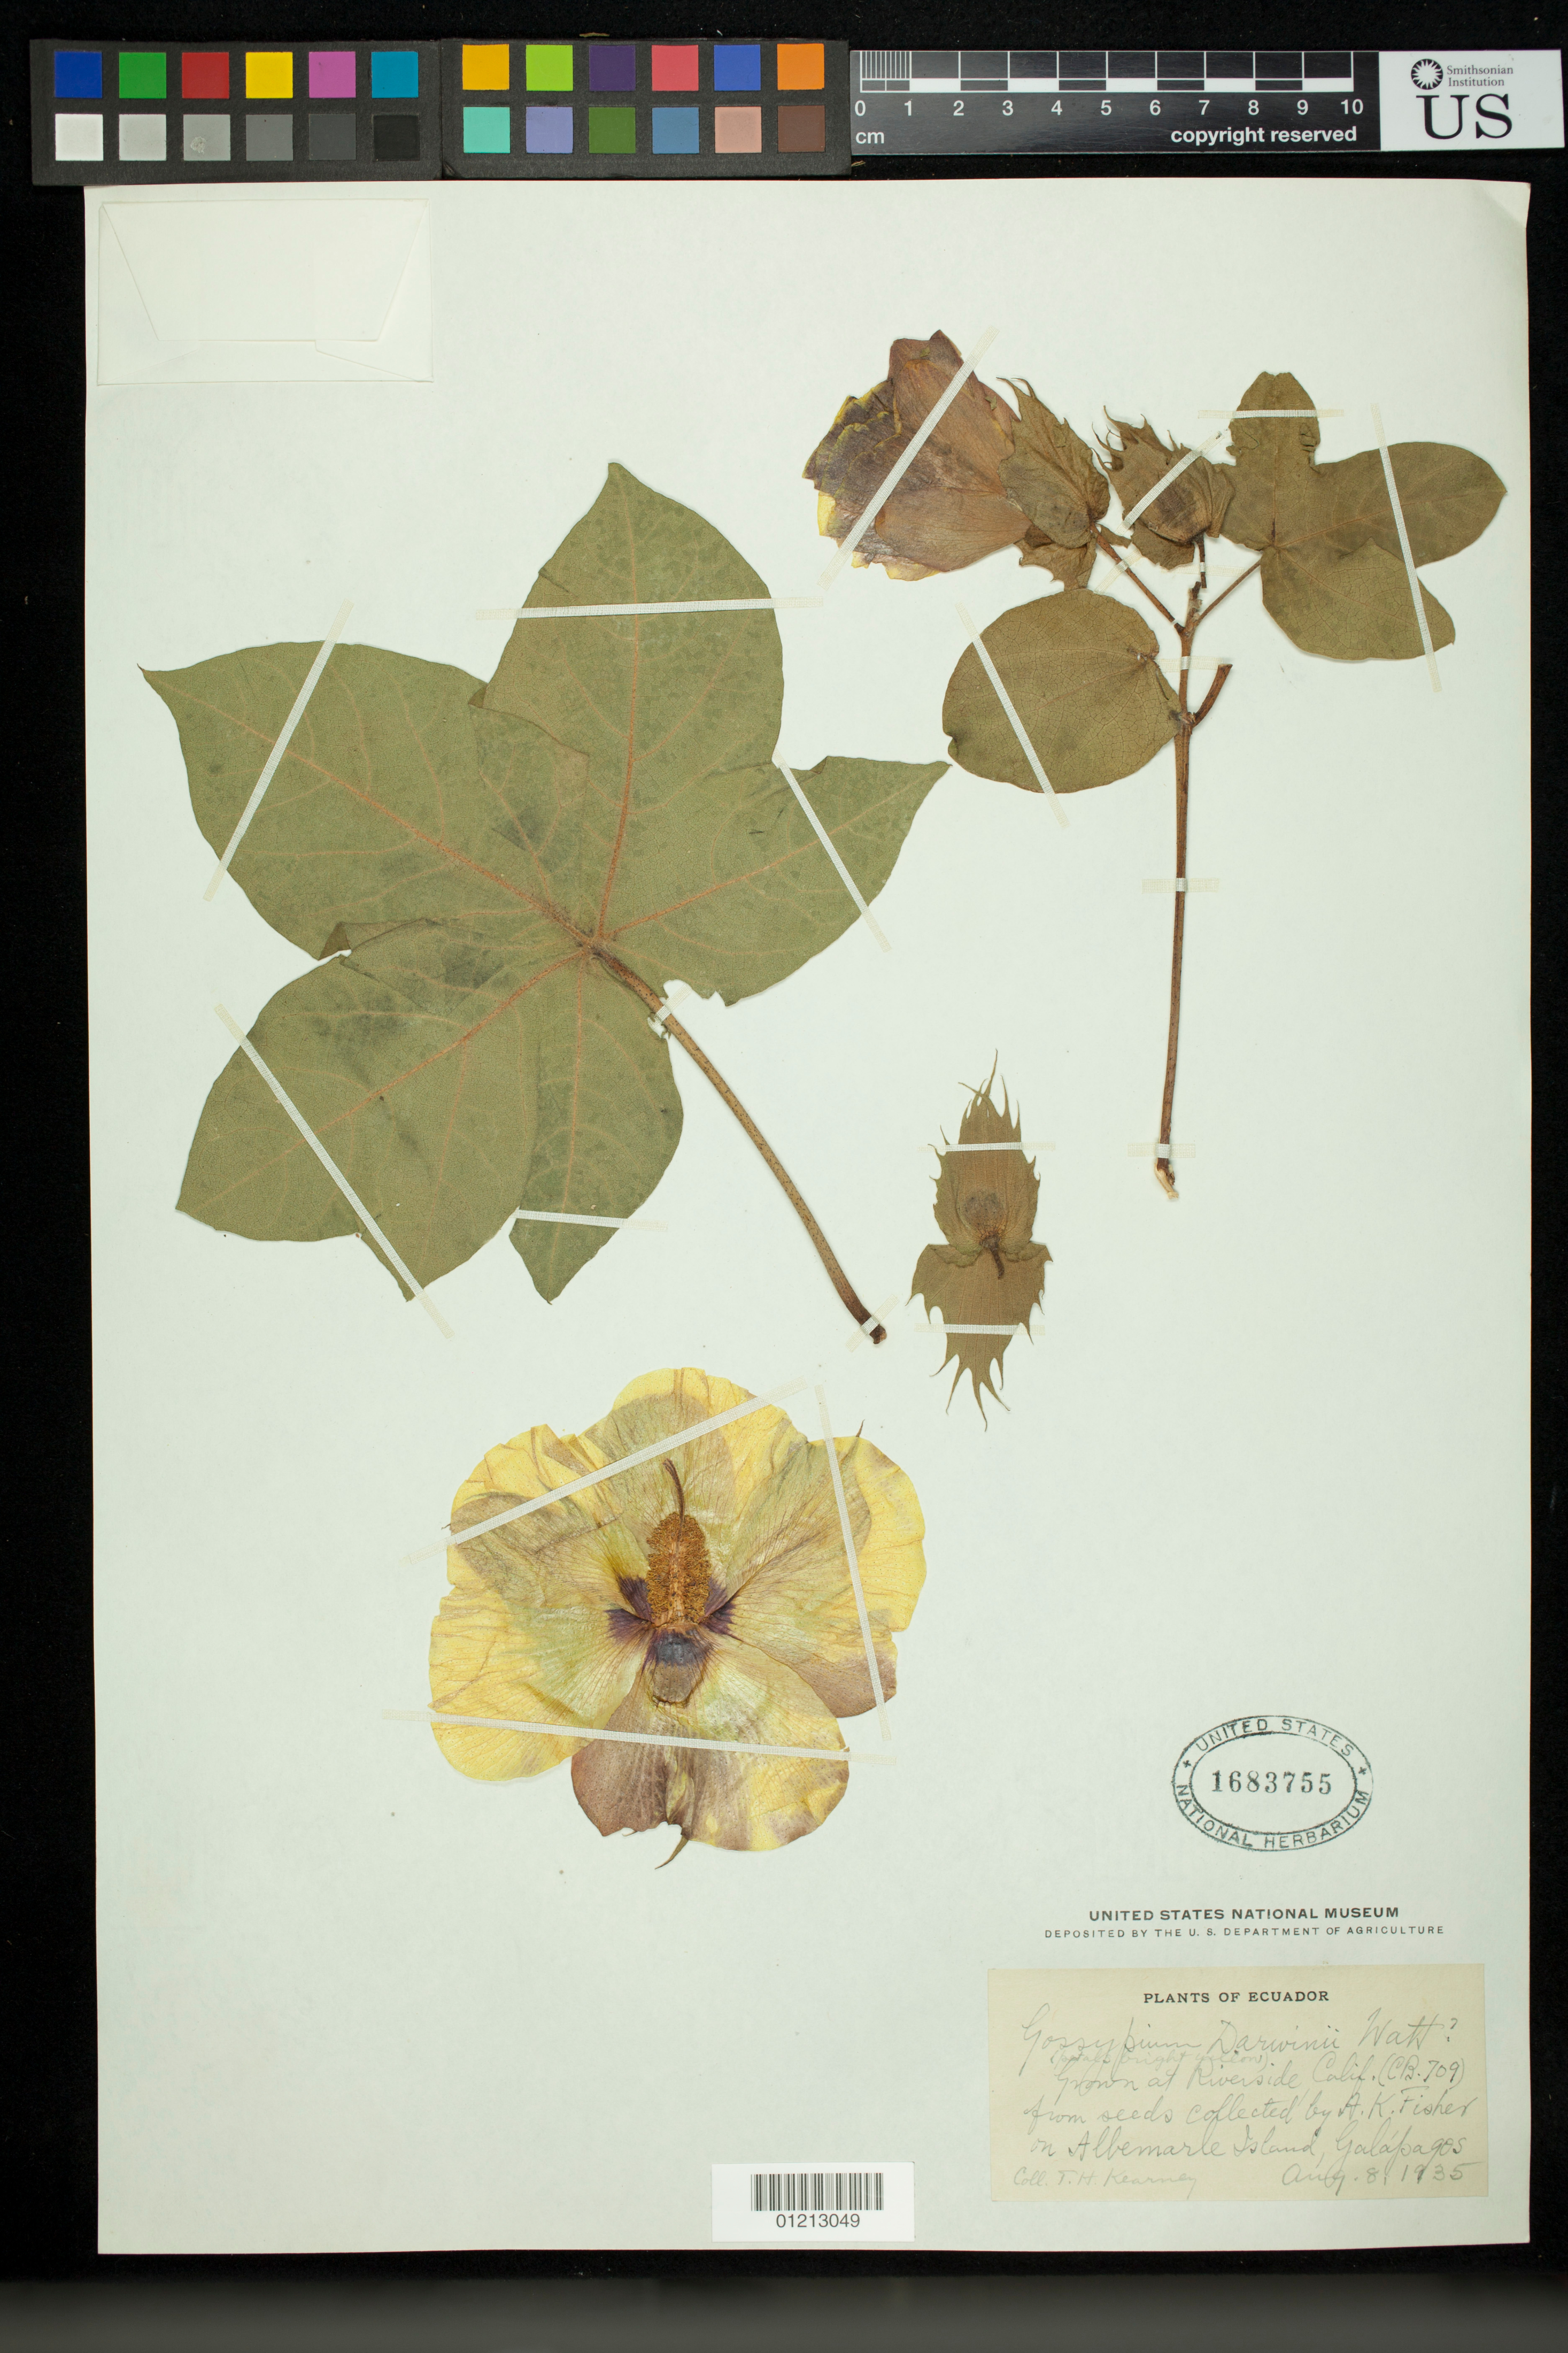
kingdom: Plantae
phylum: Tracheophyta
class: Magnoliopsida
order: Malvales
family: Malvaceae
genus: Gossypium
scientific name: Gossypium barbadense var. darwinii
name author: (G. Watt) J.B. Hutch.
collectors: T. H. Kearney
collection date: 1935-08-08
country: United States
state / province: California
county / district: Riverside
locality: Grown at Riverside ,Calif.(CB. 709)from seeds collected by A.K. Fisher on Albemarle Island,Galapagos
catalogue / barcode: US 1683755